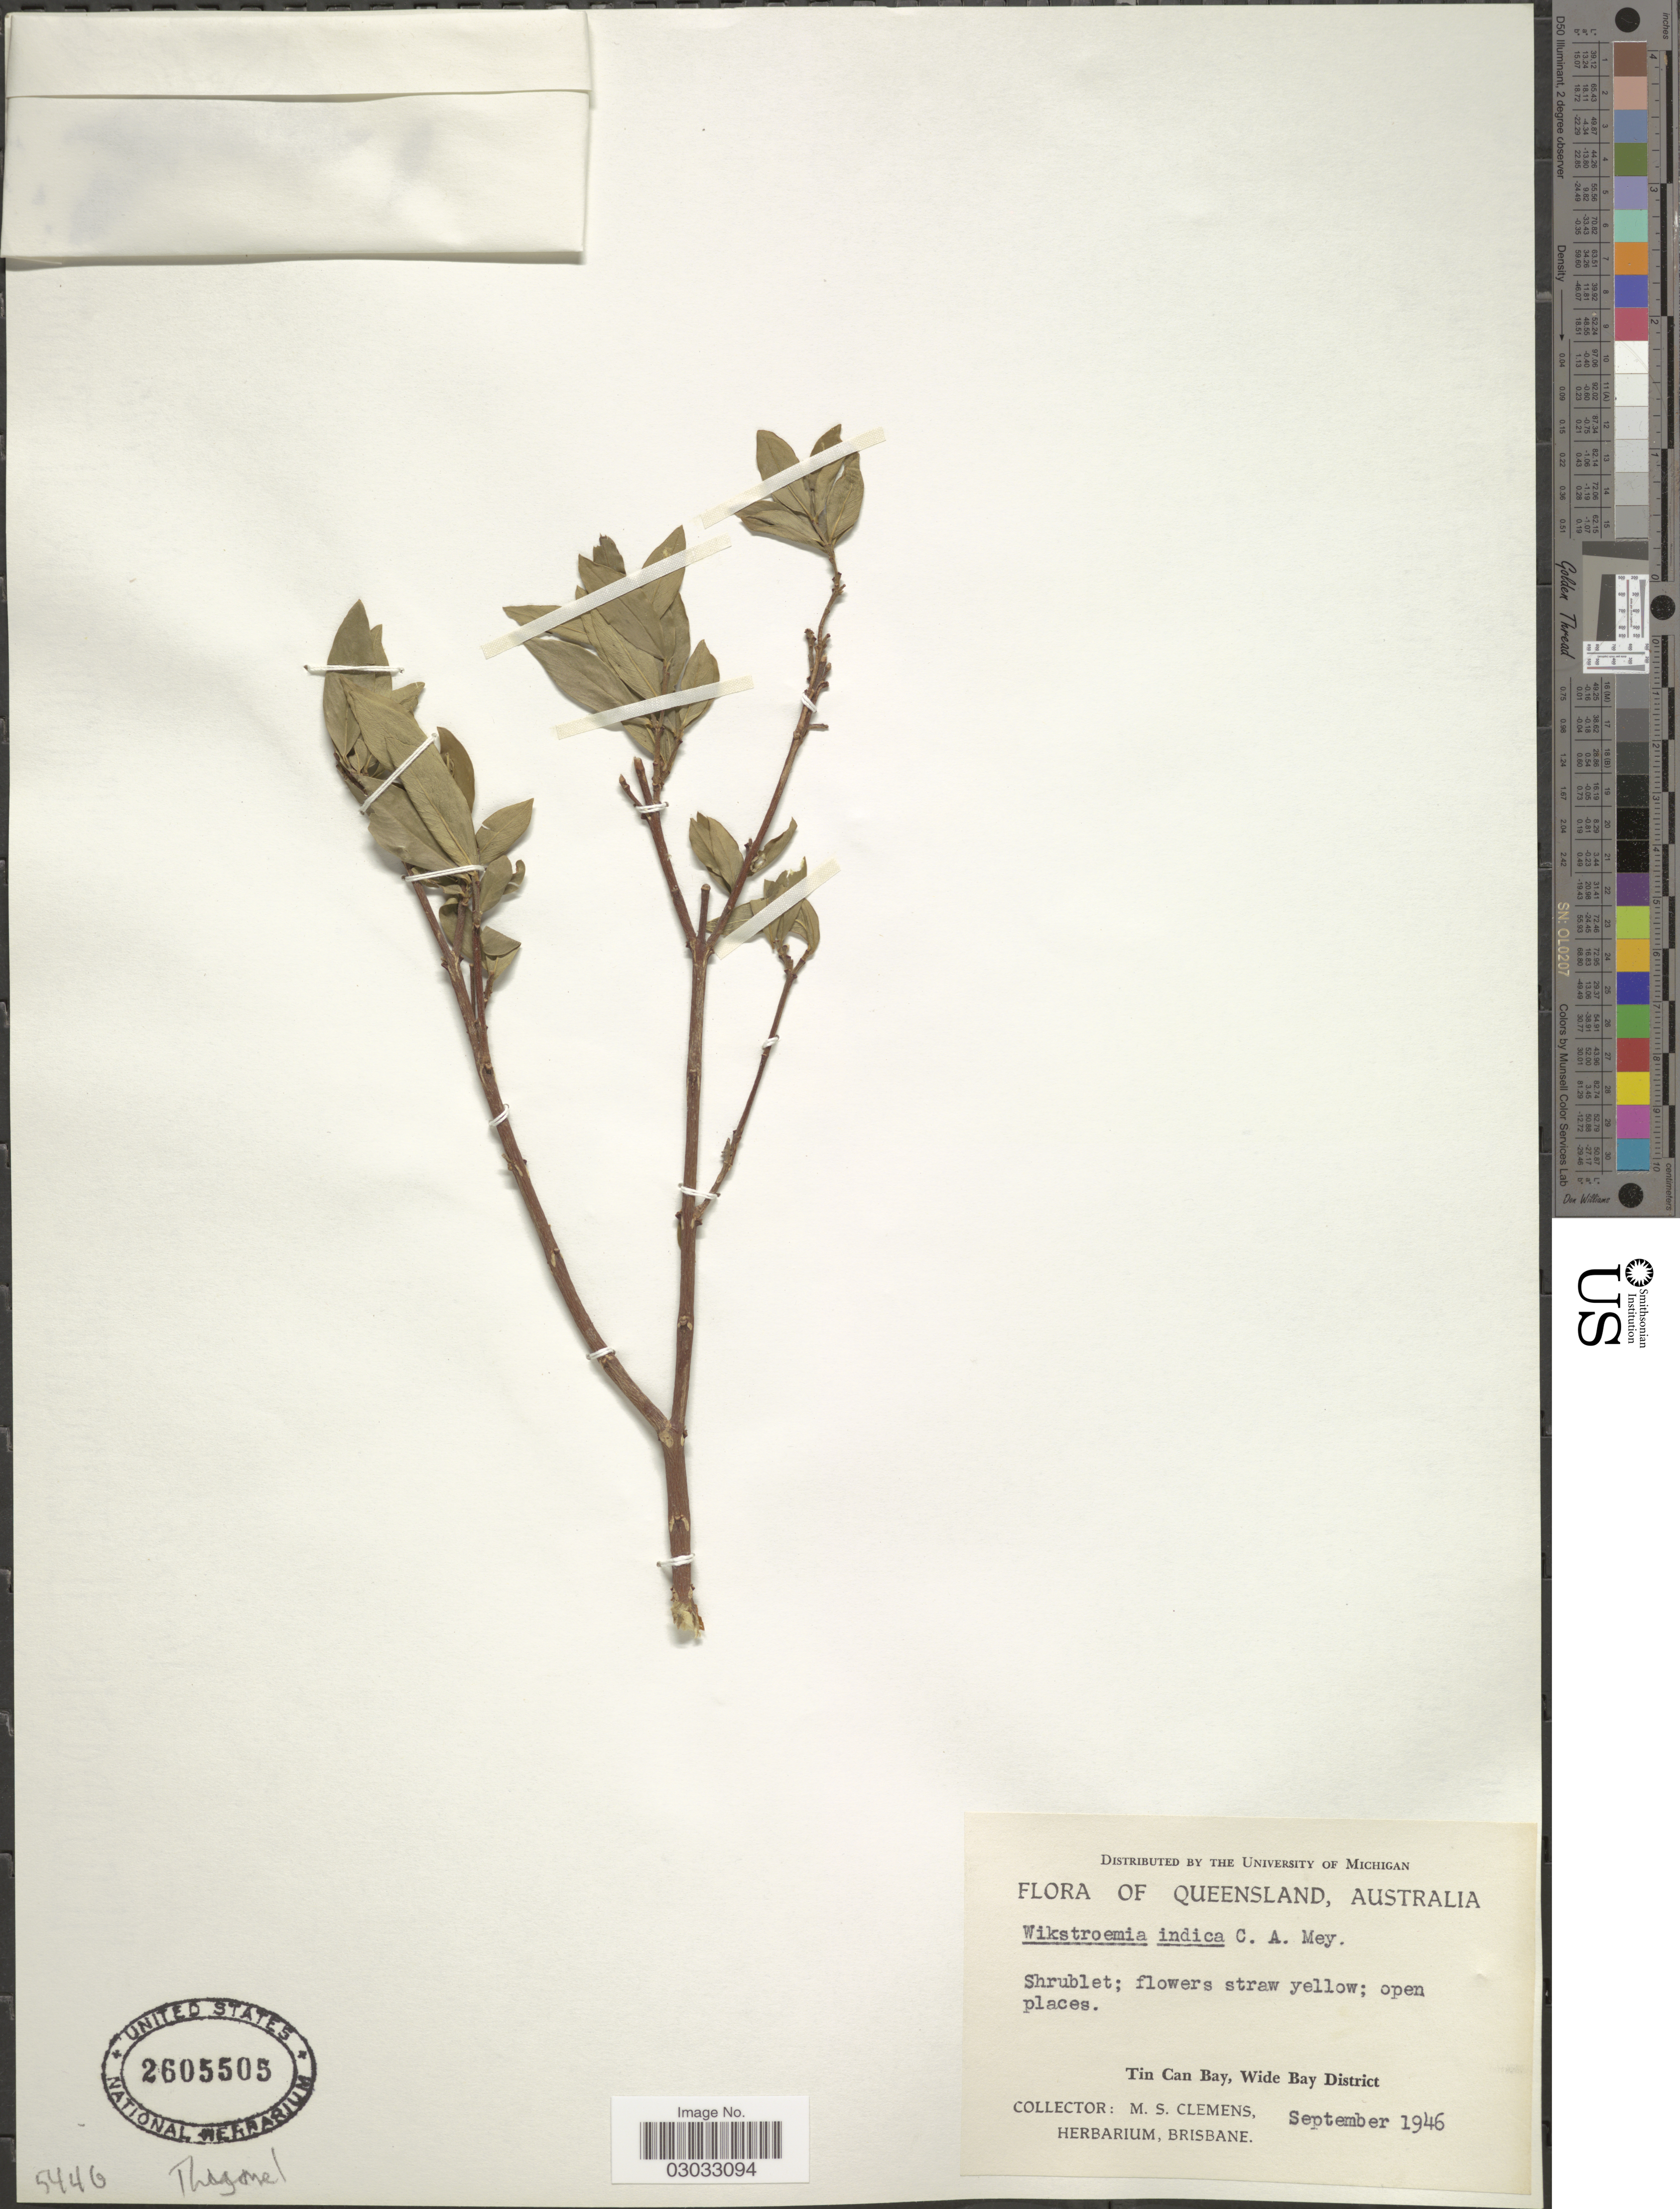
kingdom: Plantae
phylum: Tracheophyta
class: Magnoliopsida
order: Malvales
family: Thymelaeaceae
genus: Wikstroemia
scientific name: Wikstroemia indica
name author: (L.) C.A. Mey.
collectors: M. S. Clemens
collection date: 1946-09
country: Australia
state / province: Queensland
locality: Tin Can Bay, Wide Bay District.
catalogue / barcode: US 2605505